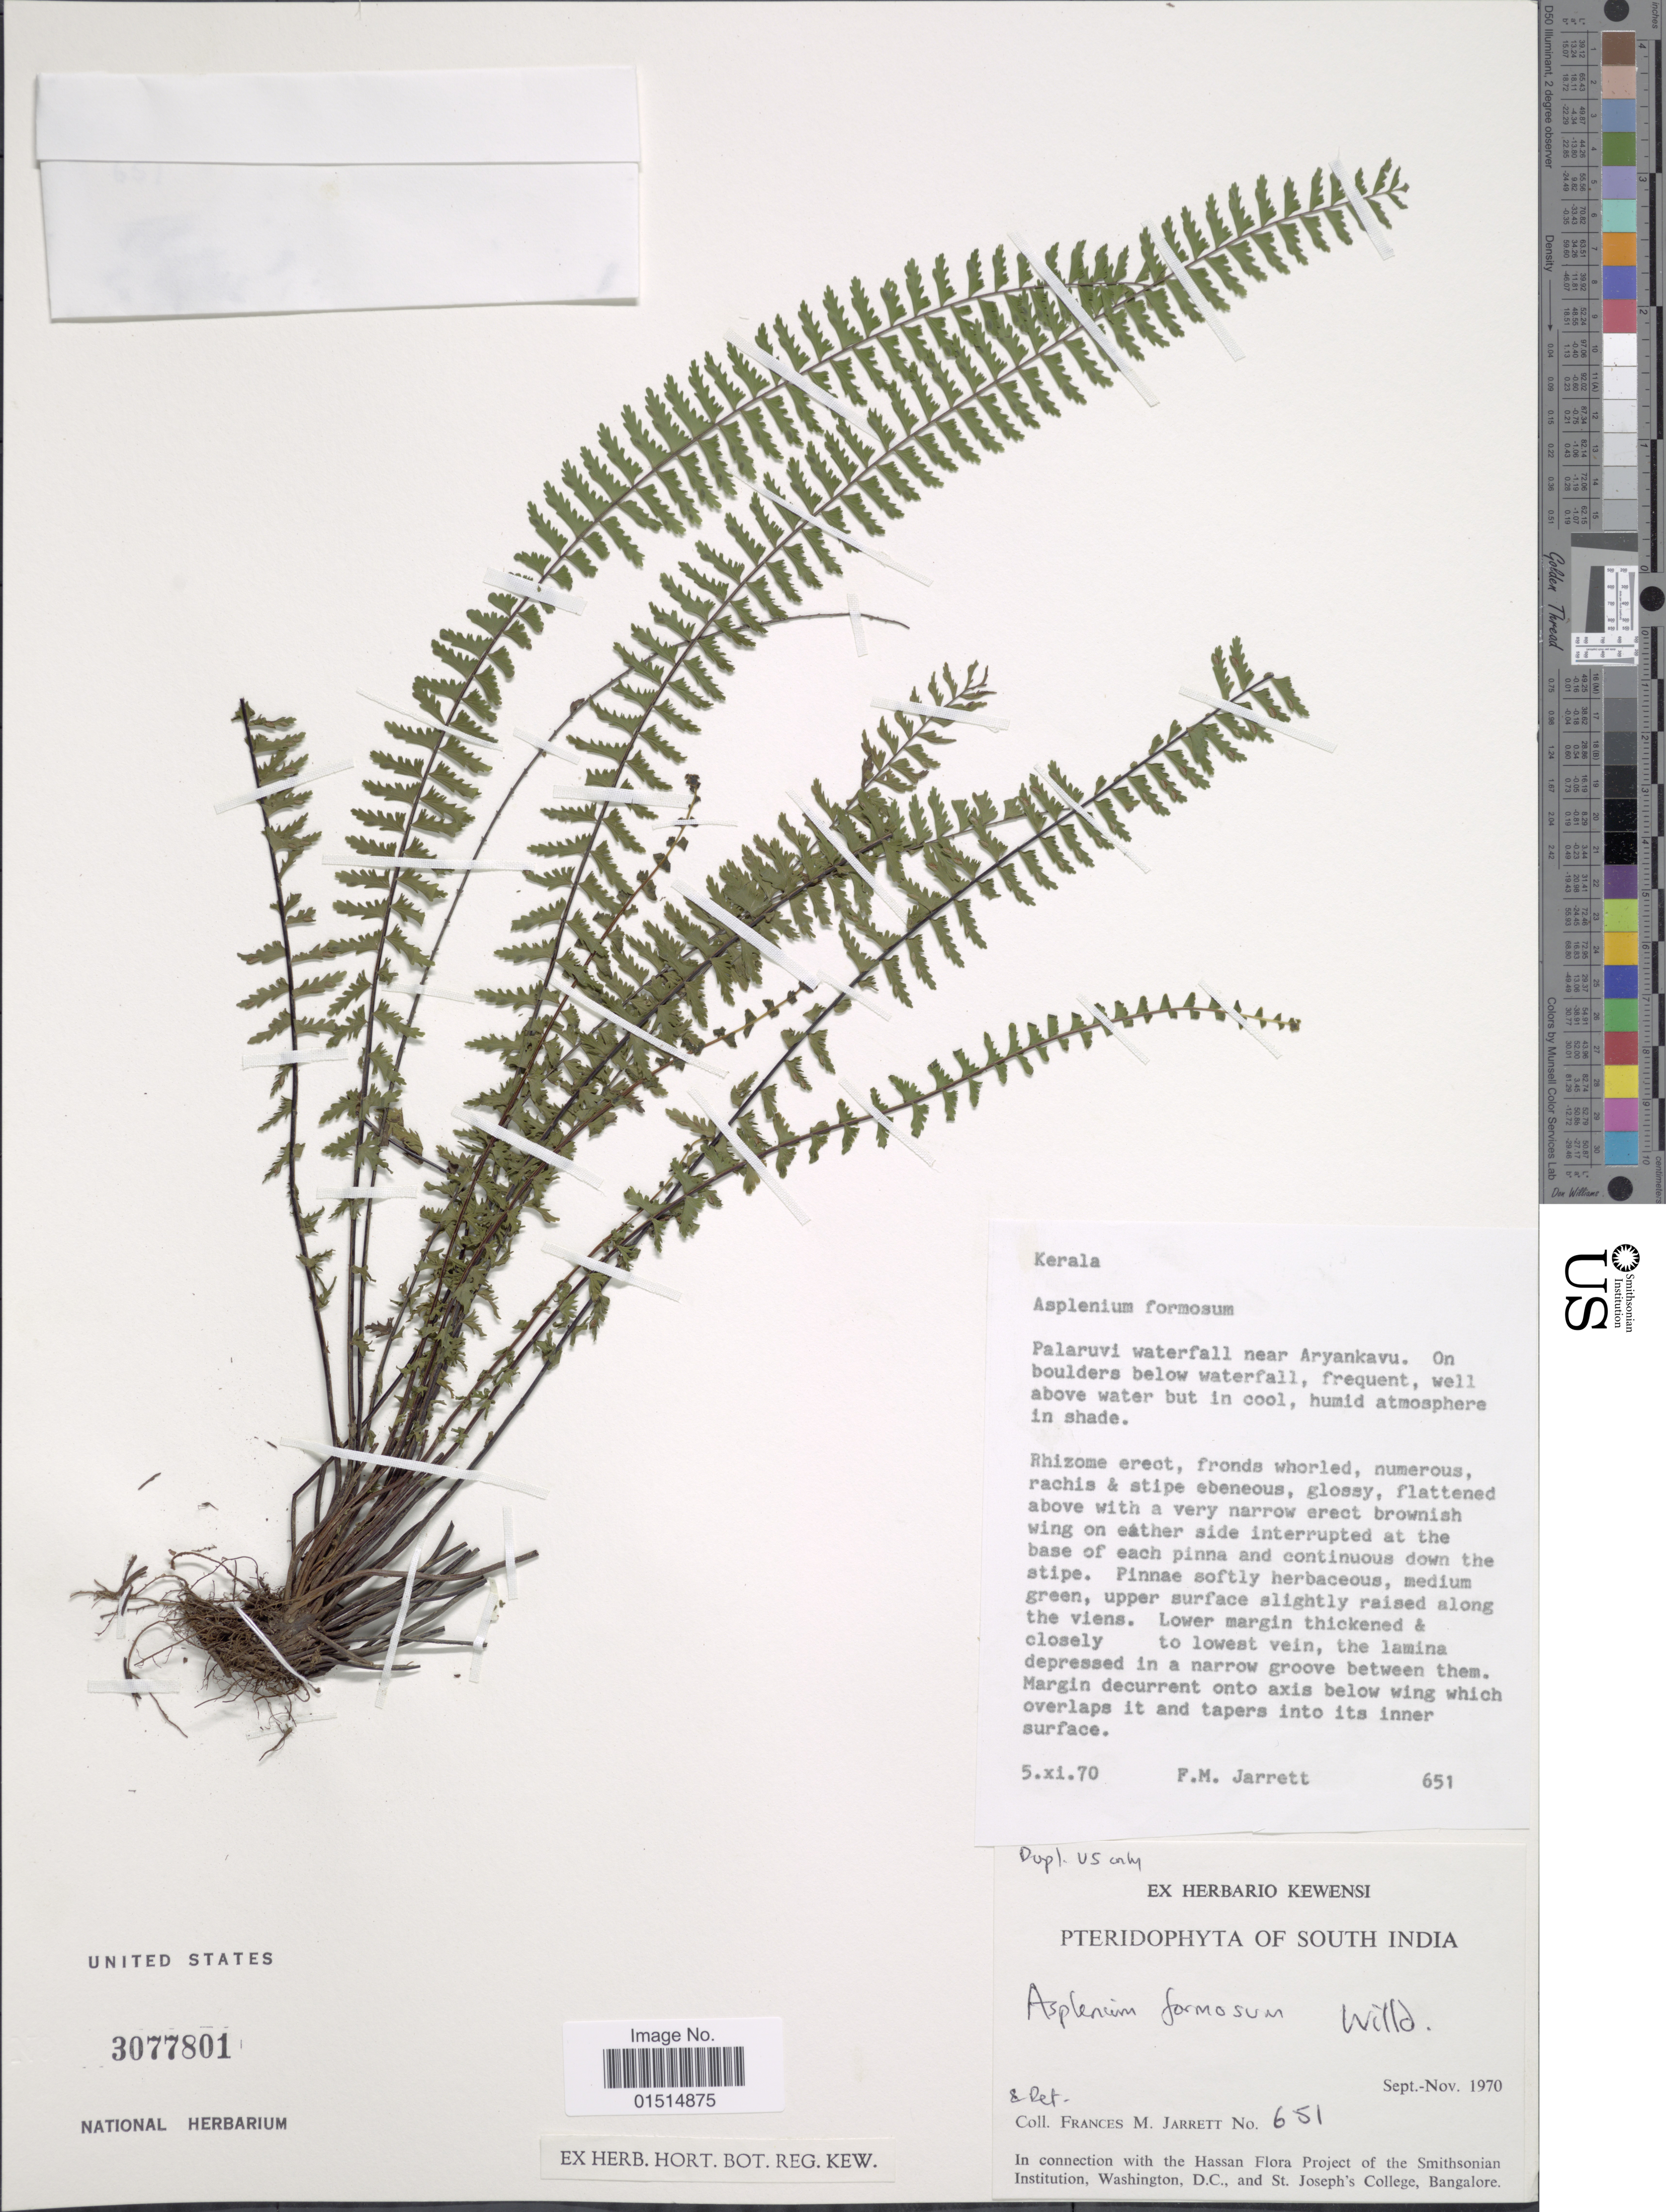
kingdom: Plantae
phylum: Tracheophyta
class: Polypodiopsida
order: Polypodiales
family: Aspleniaceae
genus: Asplenium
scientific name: Asplenium formosum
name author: Willd.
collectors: F. M. Jarrett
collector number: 651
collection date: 1970-11-05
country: India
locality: South India. Palaruvi waterfall near Aryankavu. On boulders below waterfall.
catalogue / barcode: US 3077801